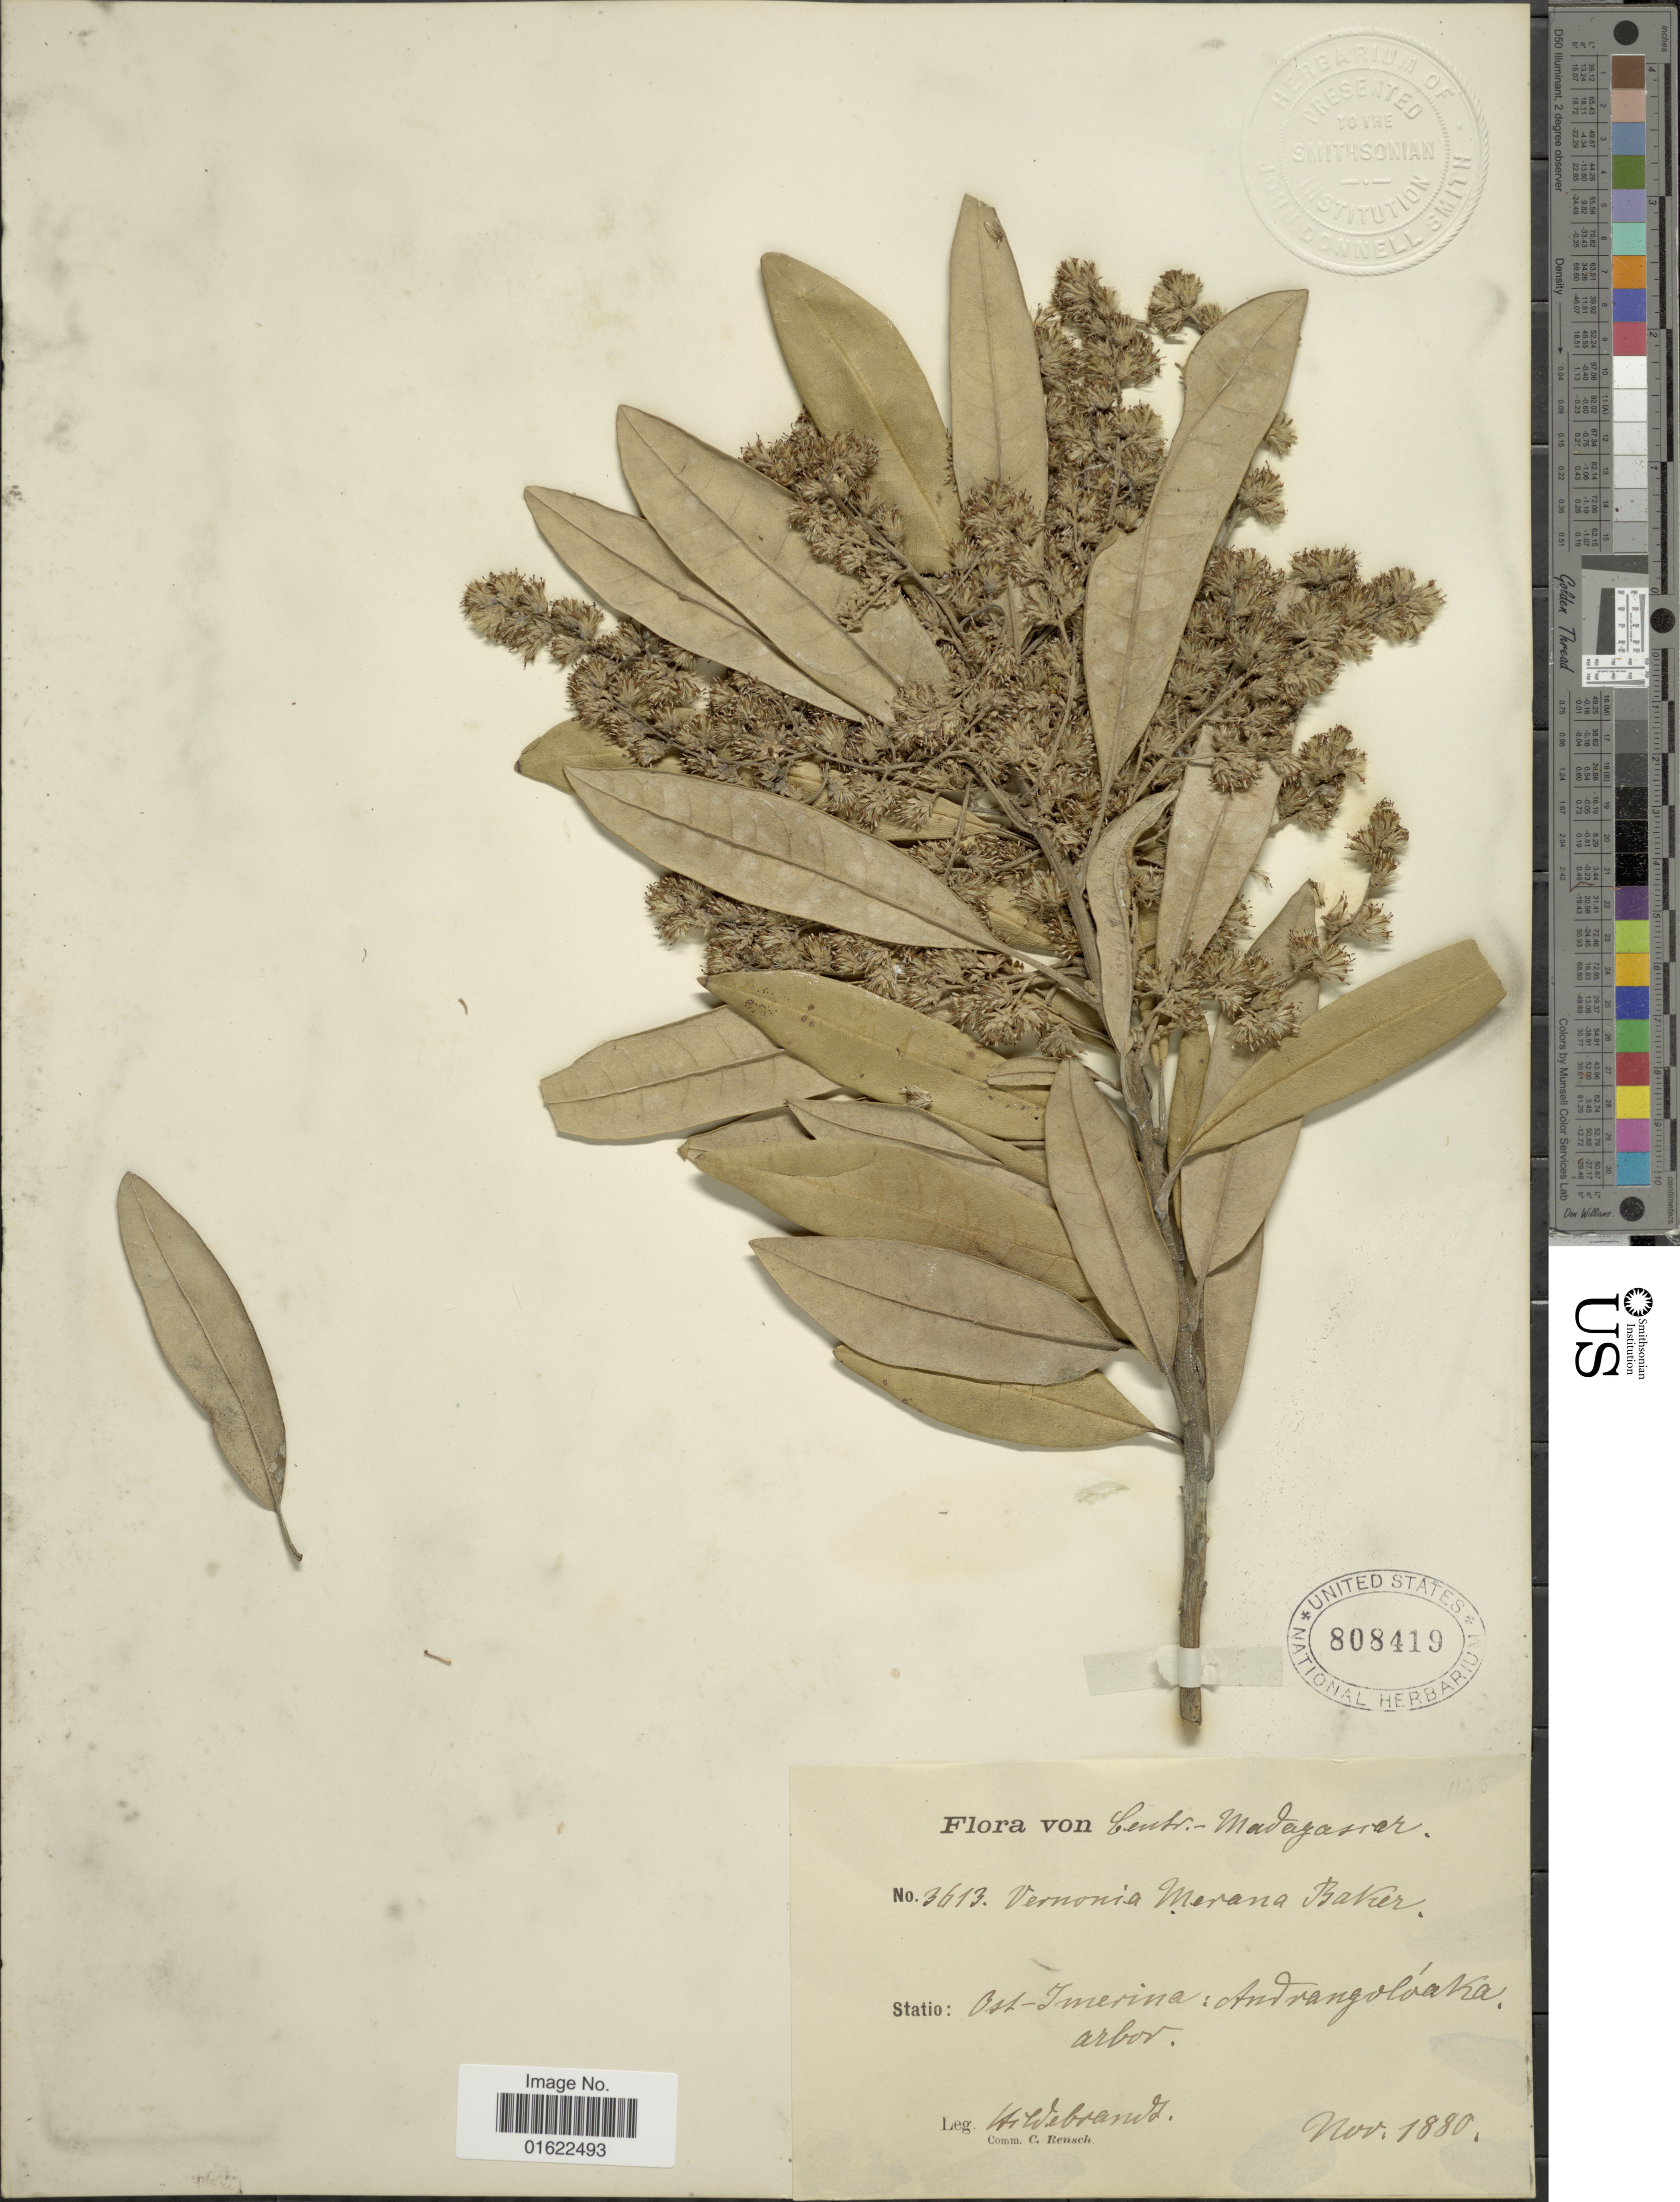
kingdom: Plantae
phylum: Tracheophyta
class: Magnoliopsida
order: Asterales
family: Asteraceae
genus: Brachylaena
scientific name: Brachylaena merana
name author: Humbert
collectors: J. Hildebrandt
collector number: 3613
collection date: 1880-11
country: Madagascar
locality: Centr.-Madagascar, Ost-Imerina: Androngoloaka.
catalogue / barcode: US 808419